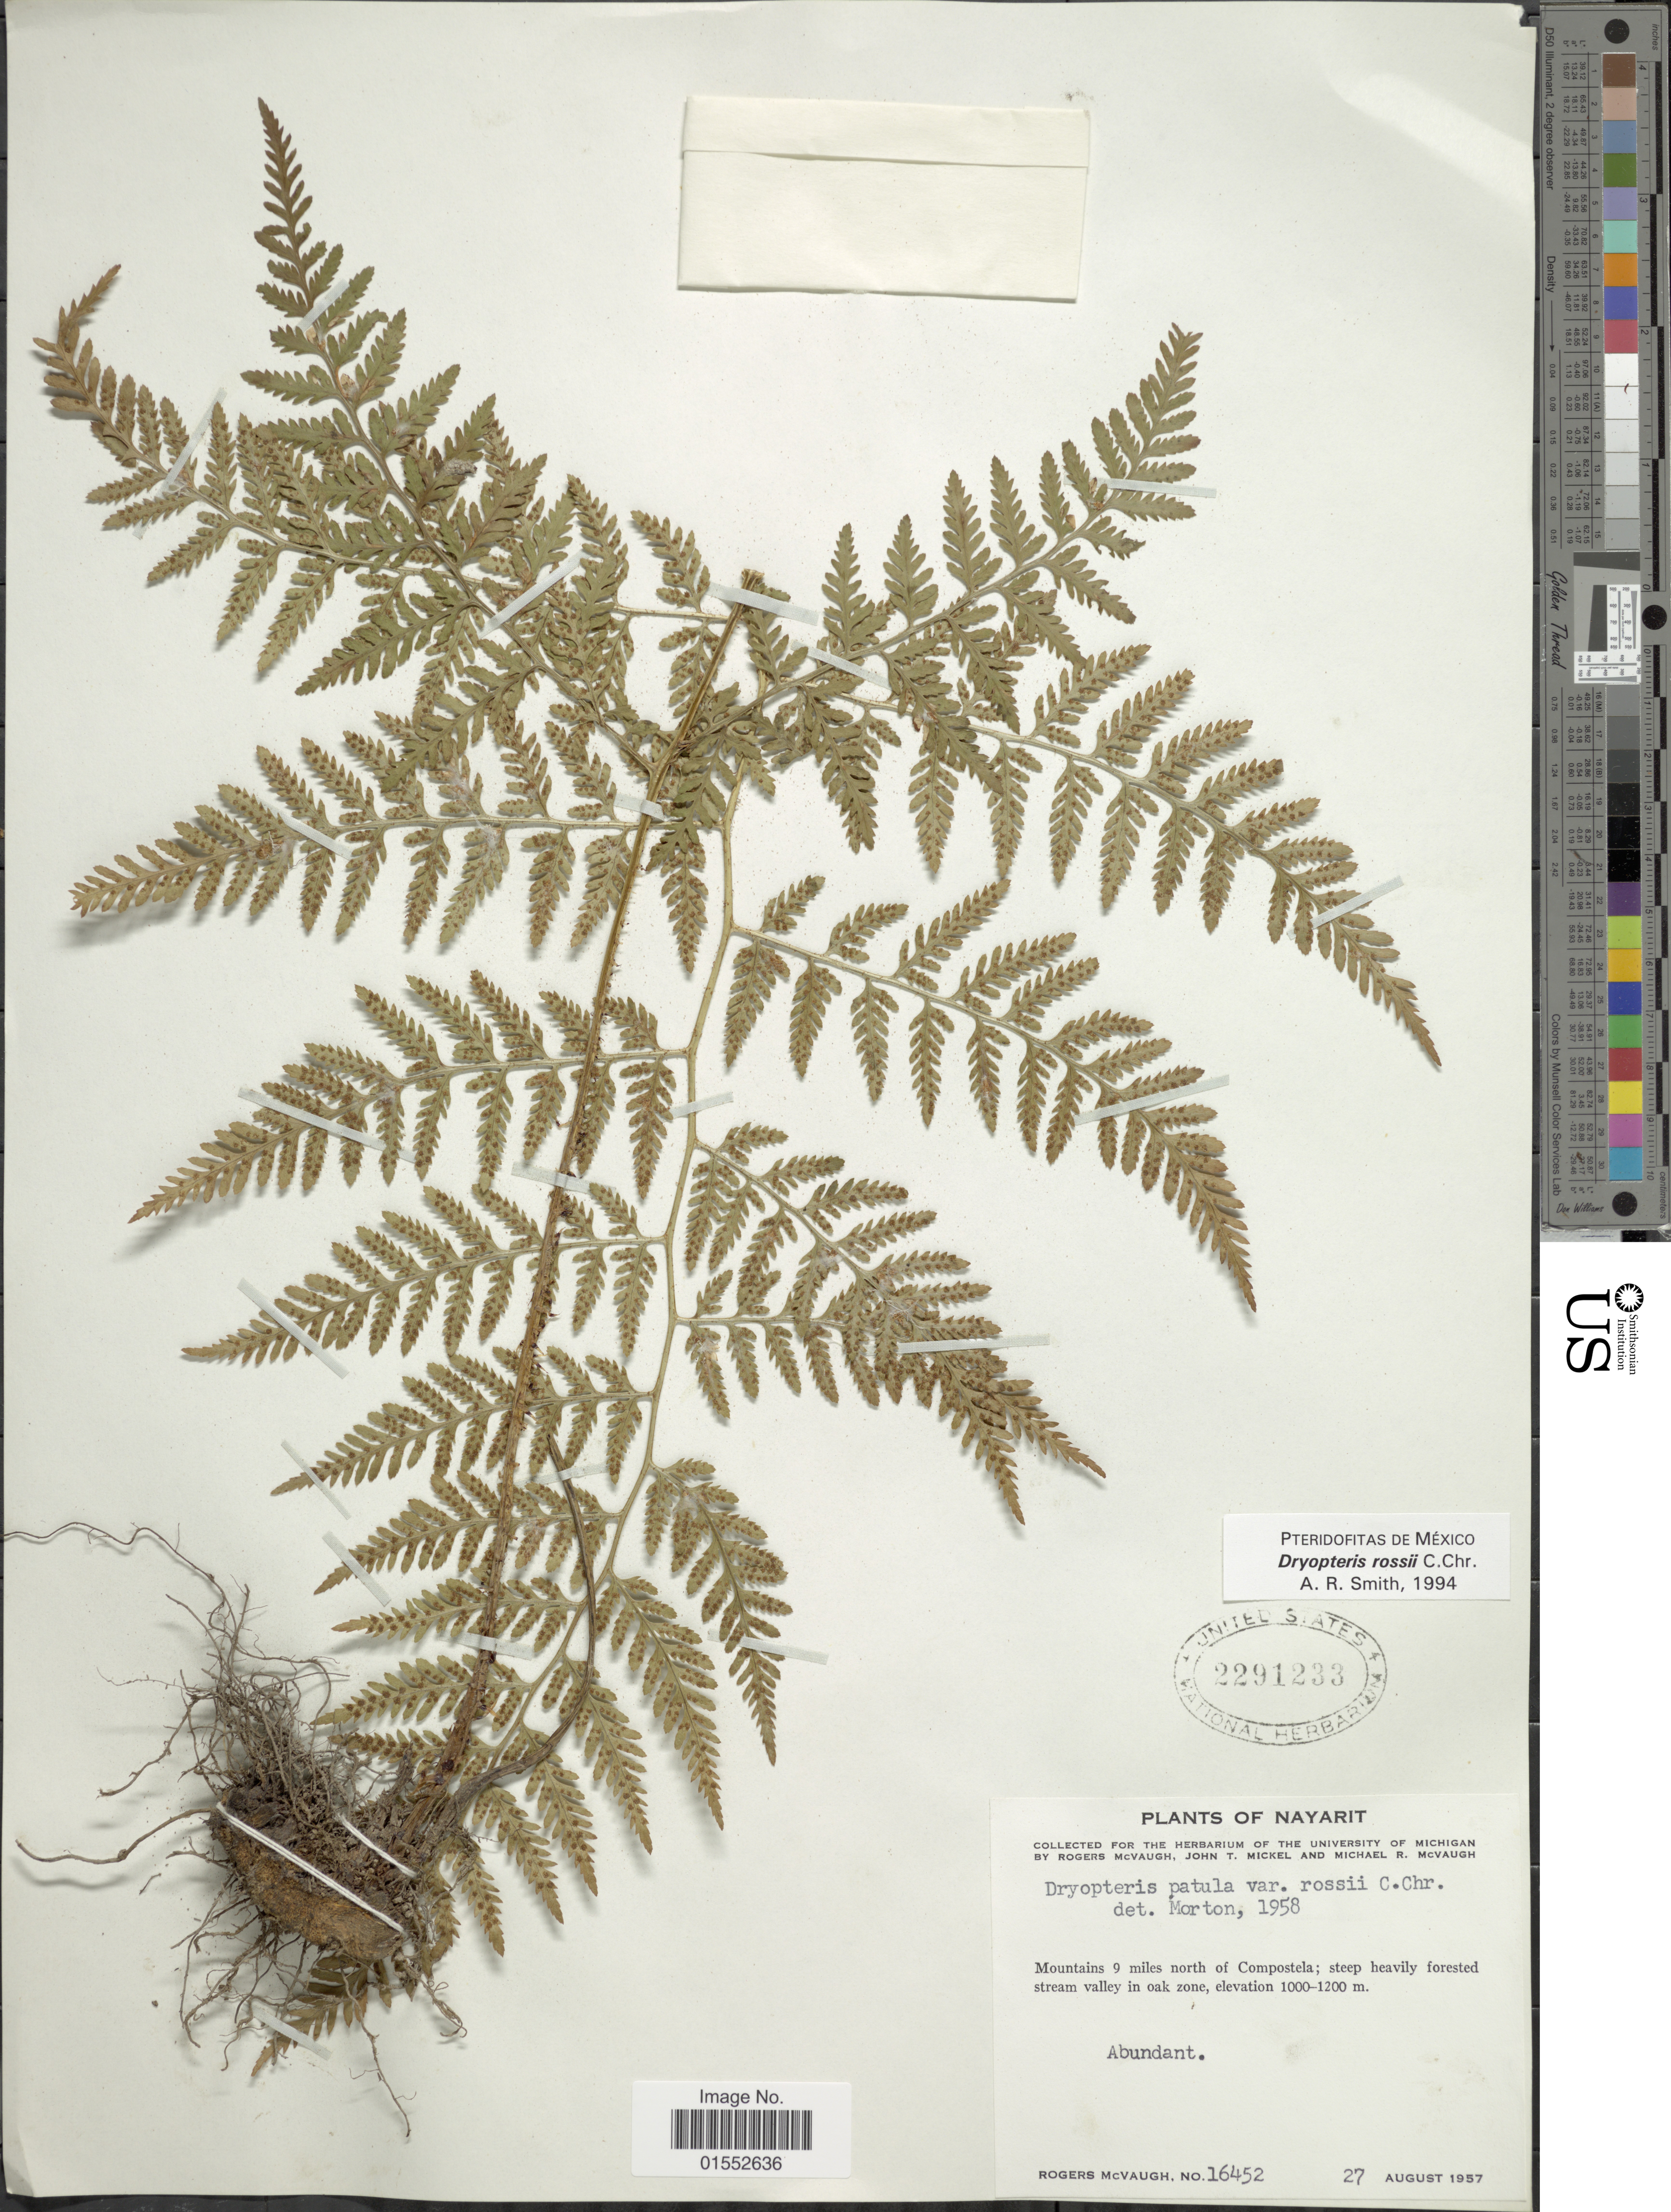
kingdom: Plantae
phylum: Tracheophyta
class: Polypodiopsida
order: Polypodiales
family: Dryopteridaceae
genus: Dryopteris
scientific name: Dryopteris rossii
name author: C. Chr.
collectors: R. McVaugh, J. T. Mickel & M. R. McVaugh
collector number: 16452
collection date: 1957-08-27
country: Mexico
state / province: Nayarit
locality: Mountains 9 miles north of Compostela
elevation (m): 1000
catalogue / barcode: US 2291233